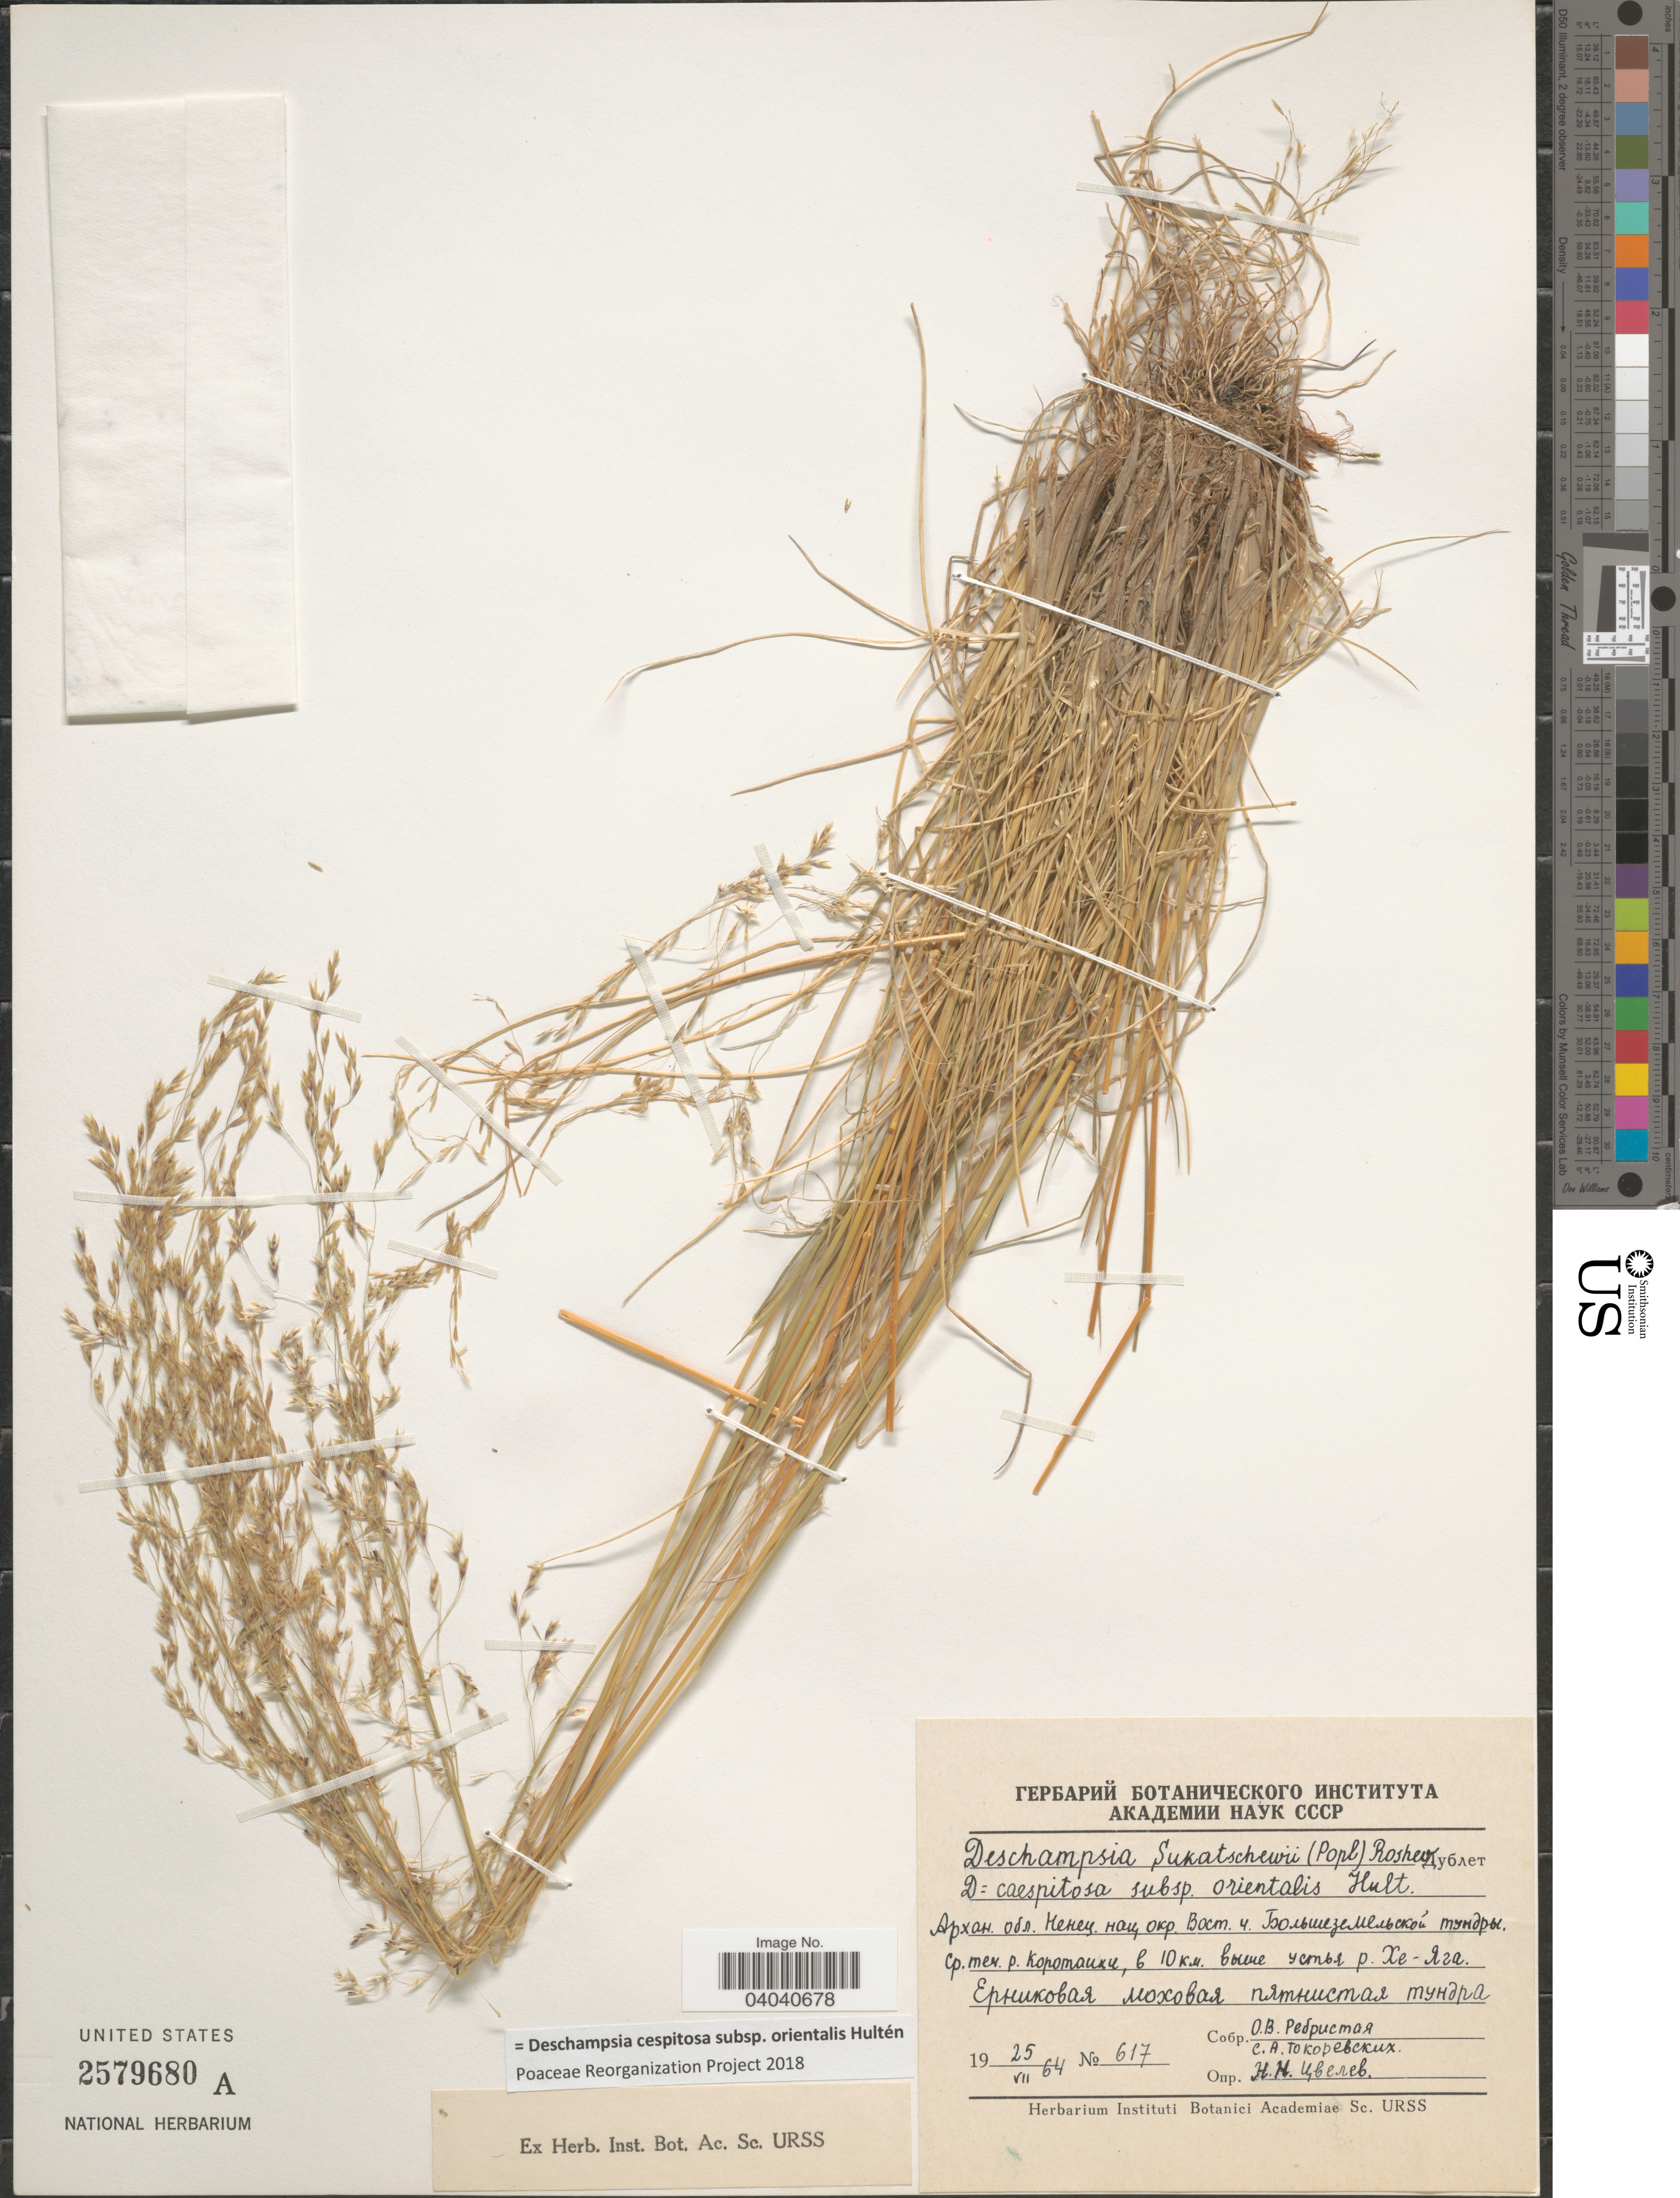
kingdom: Plantae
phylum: Tracheophyta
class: Liliopsida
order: Poales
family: Poaceae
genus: Deschampsia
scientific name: Deschampsia cespitosa subsp. orientalis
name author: Hultén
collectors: O. Rebristaya & S. Tokarevskikh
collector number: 617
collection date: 1964-07-25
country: Russian Federation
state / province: Arkhangelsk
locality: Nenets Autonomous Okrug, river Korotaikha, mouth of river Kho- Yaga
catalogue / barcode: US 2579680A